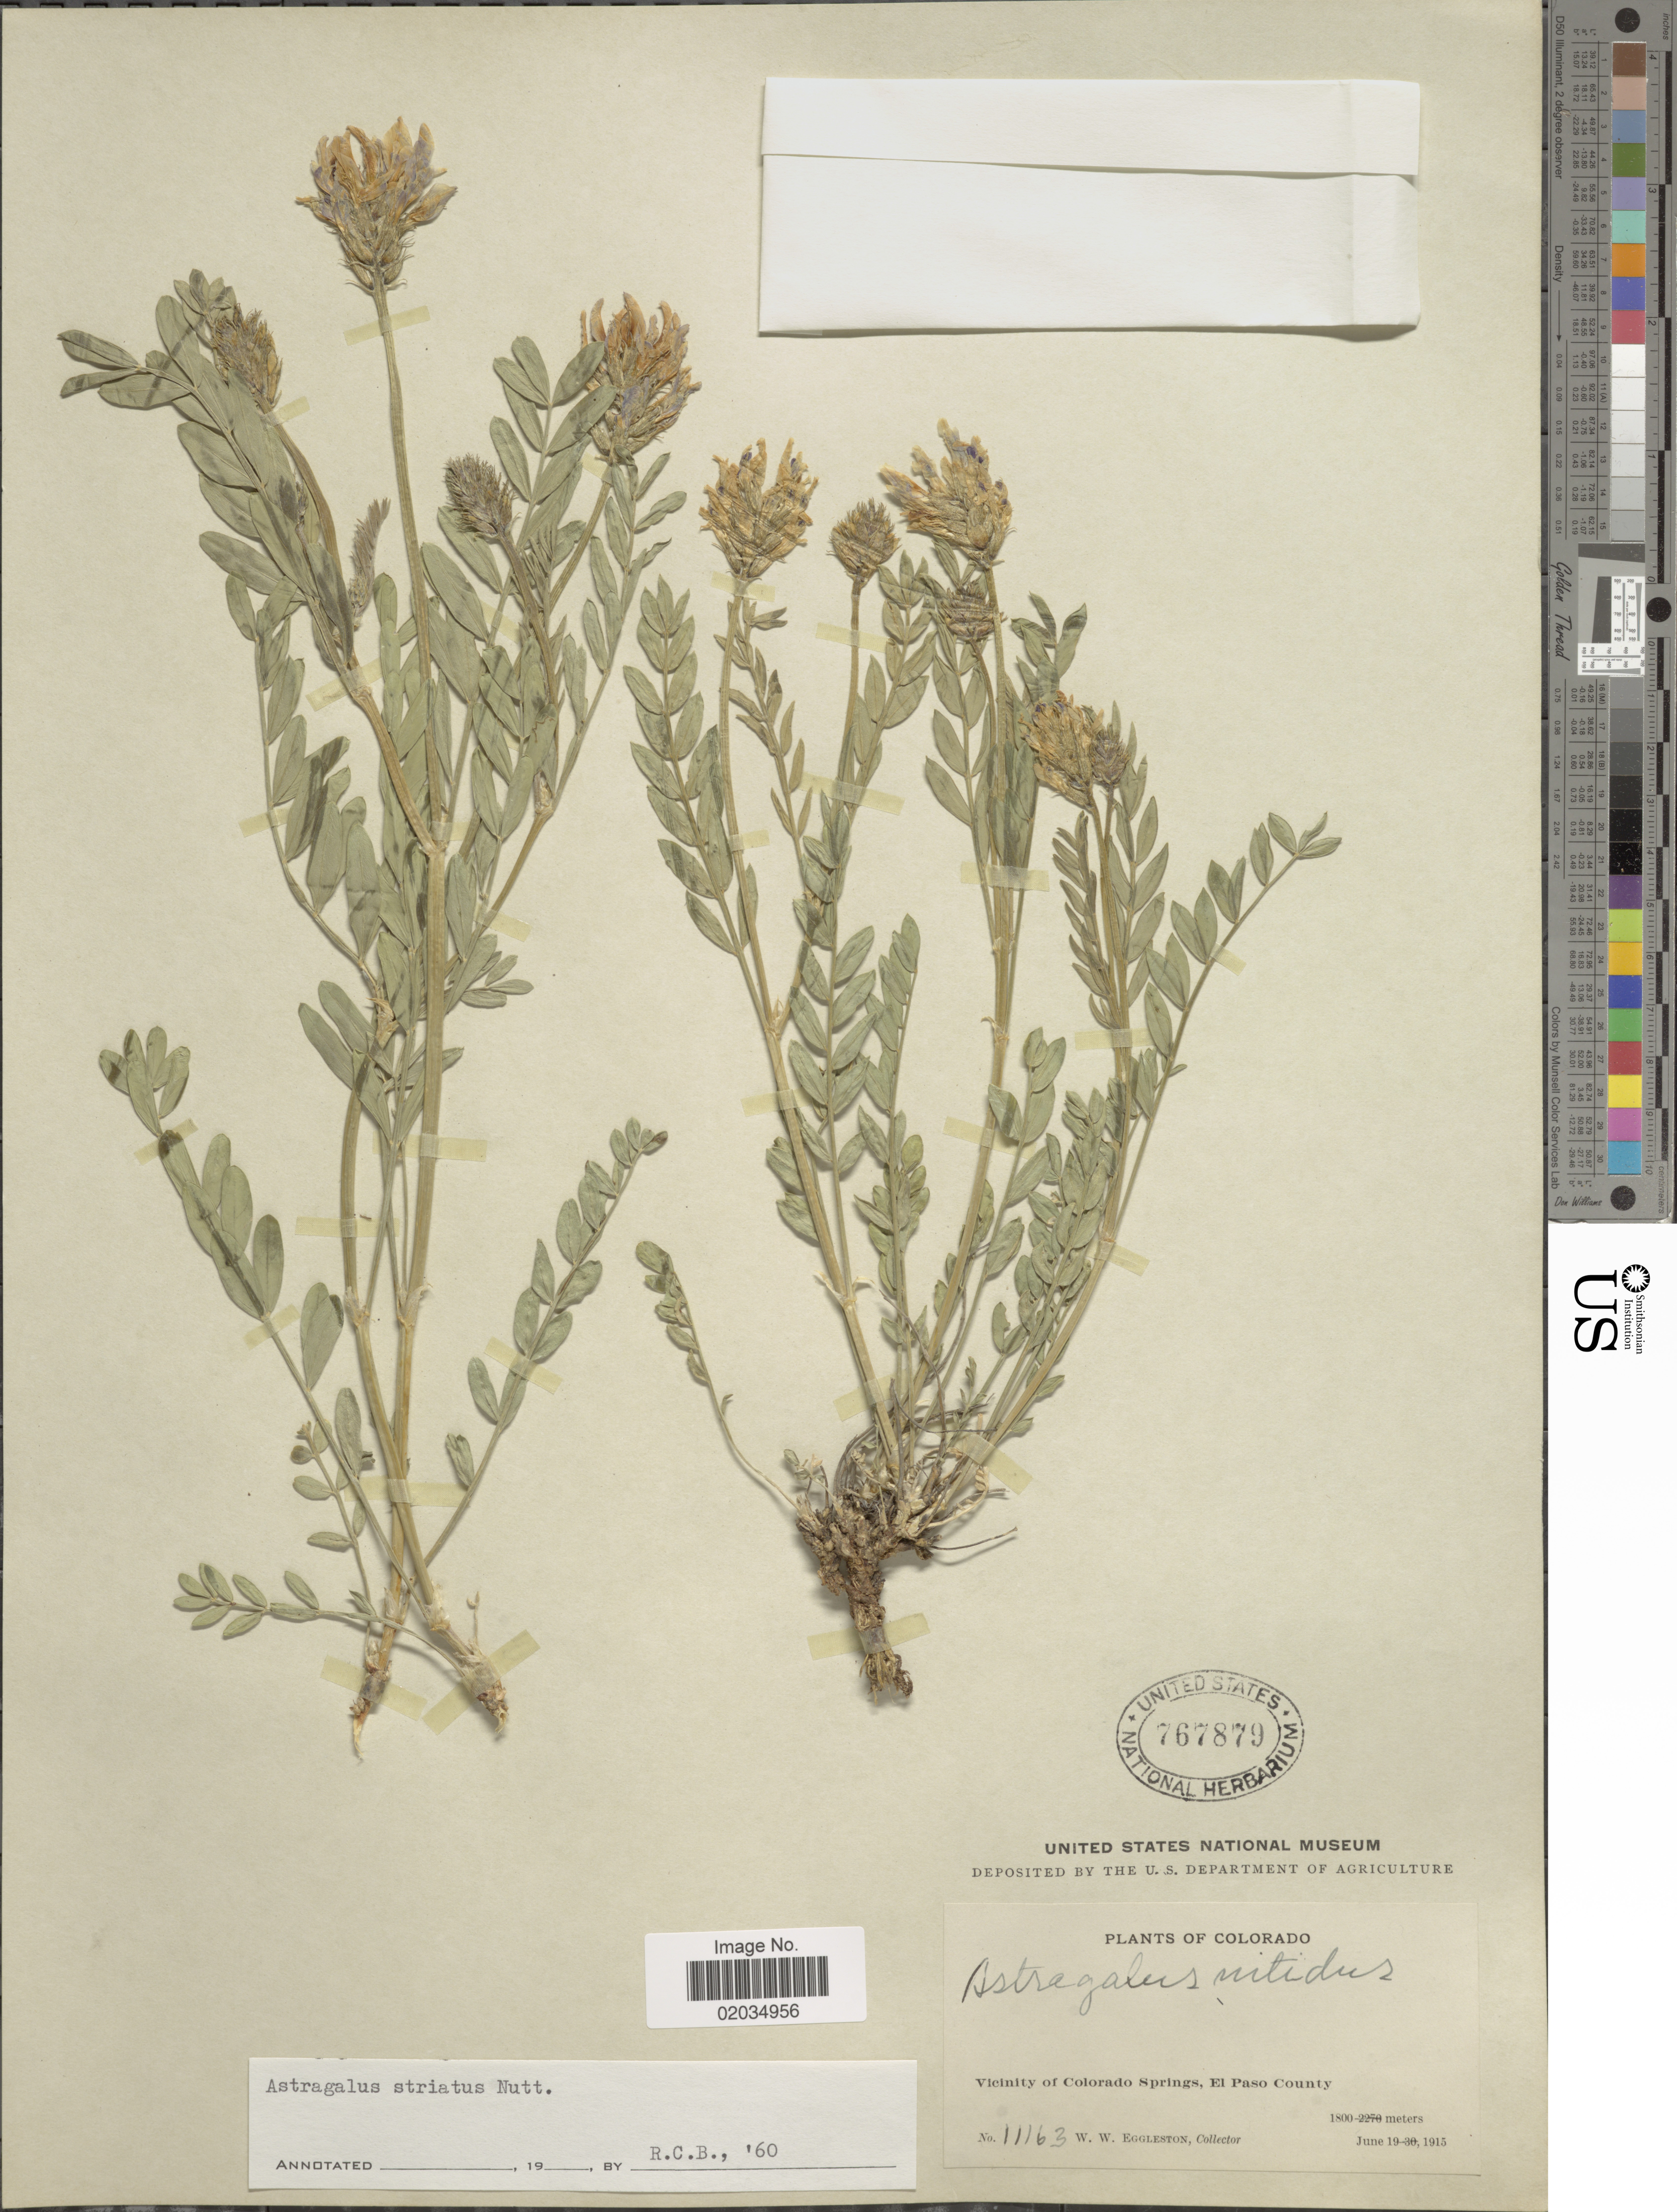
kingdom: Plantae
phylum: Tracheophyta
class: Magnoliopsida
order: Fabales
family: Fabaceae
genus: Astragalus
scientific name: Astragalus striatus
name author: Nutt.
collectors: W. W. Eggleston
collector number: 11163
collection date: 1915-06-19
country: United States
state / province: Colorado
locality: Vicinity of Colorado Springs, El Paso County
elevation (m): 1800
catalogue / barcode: US 767879